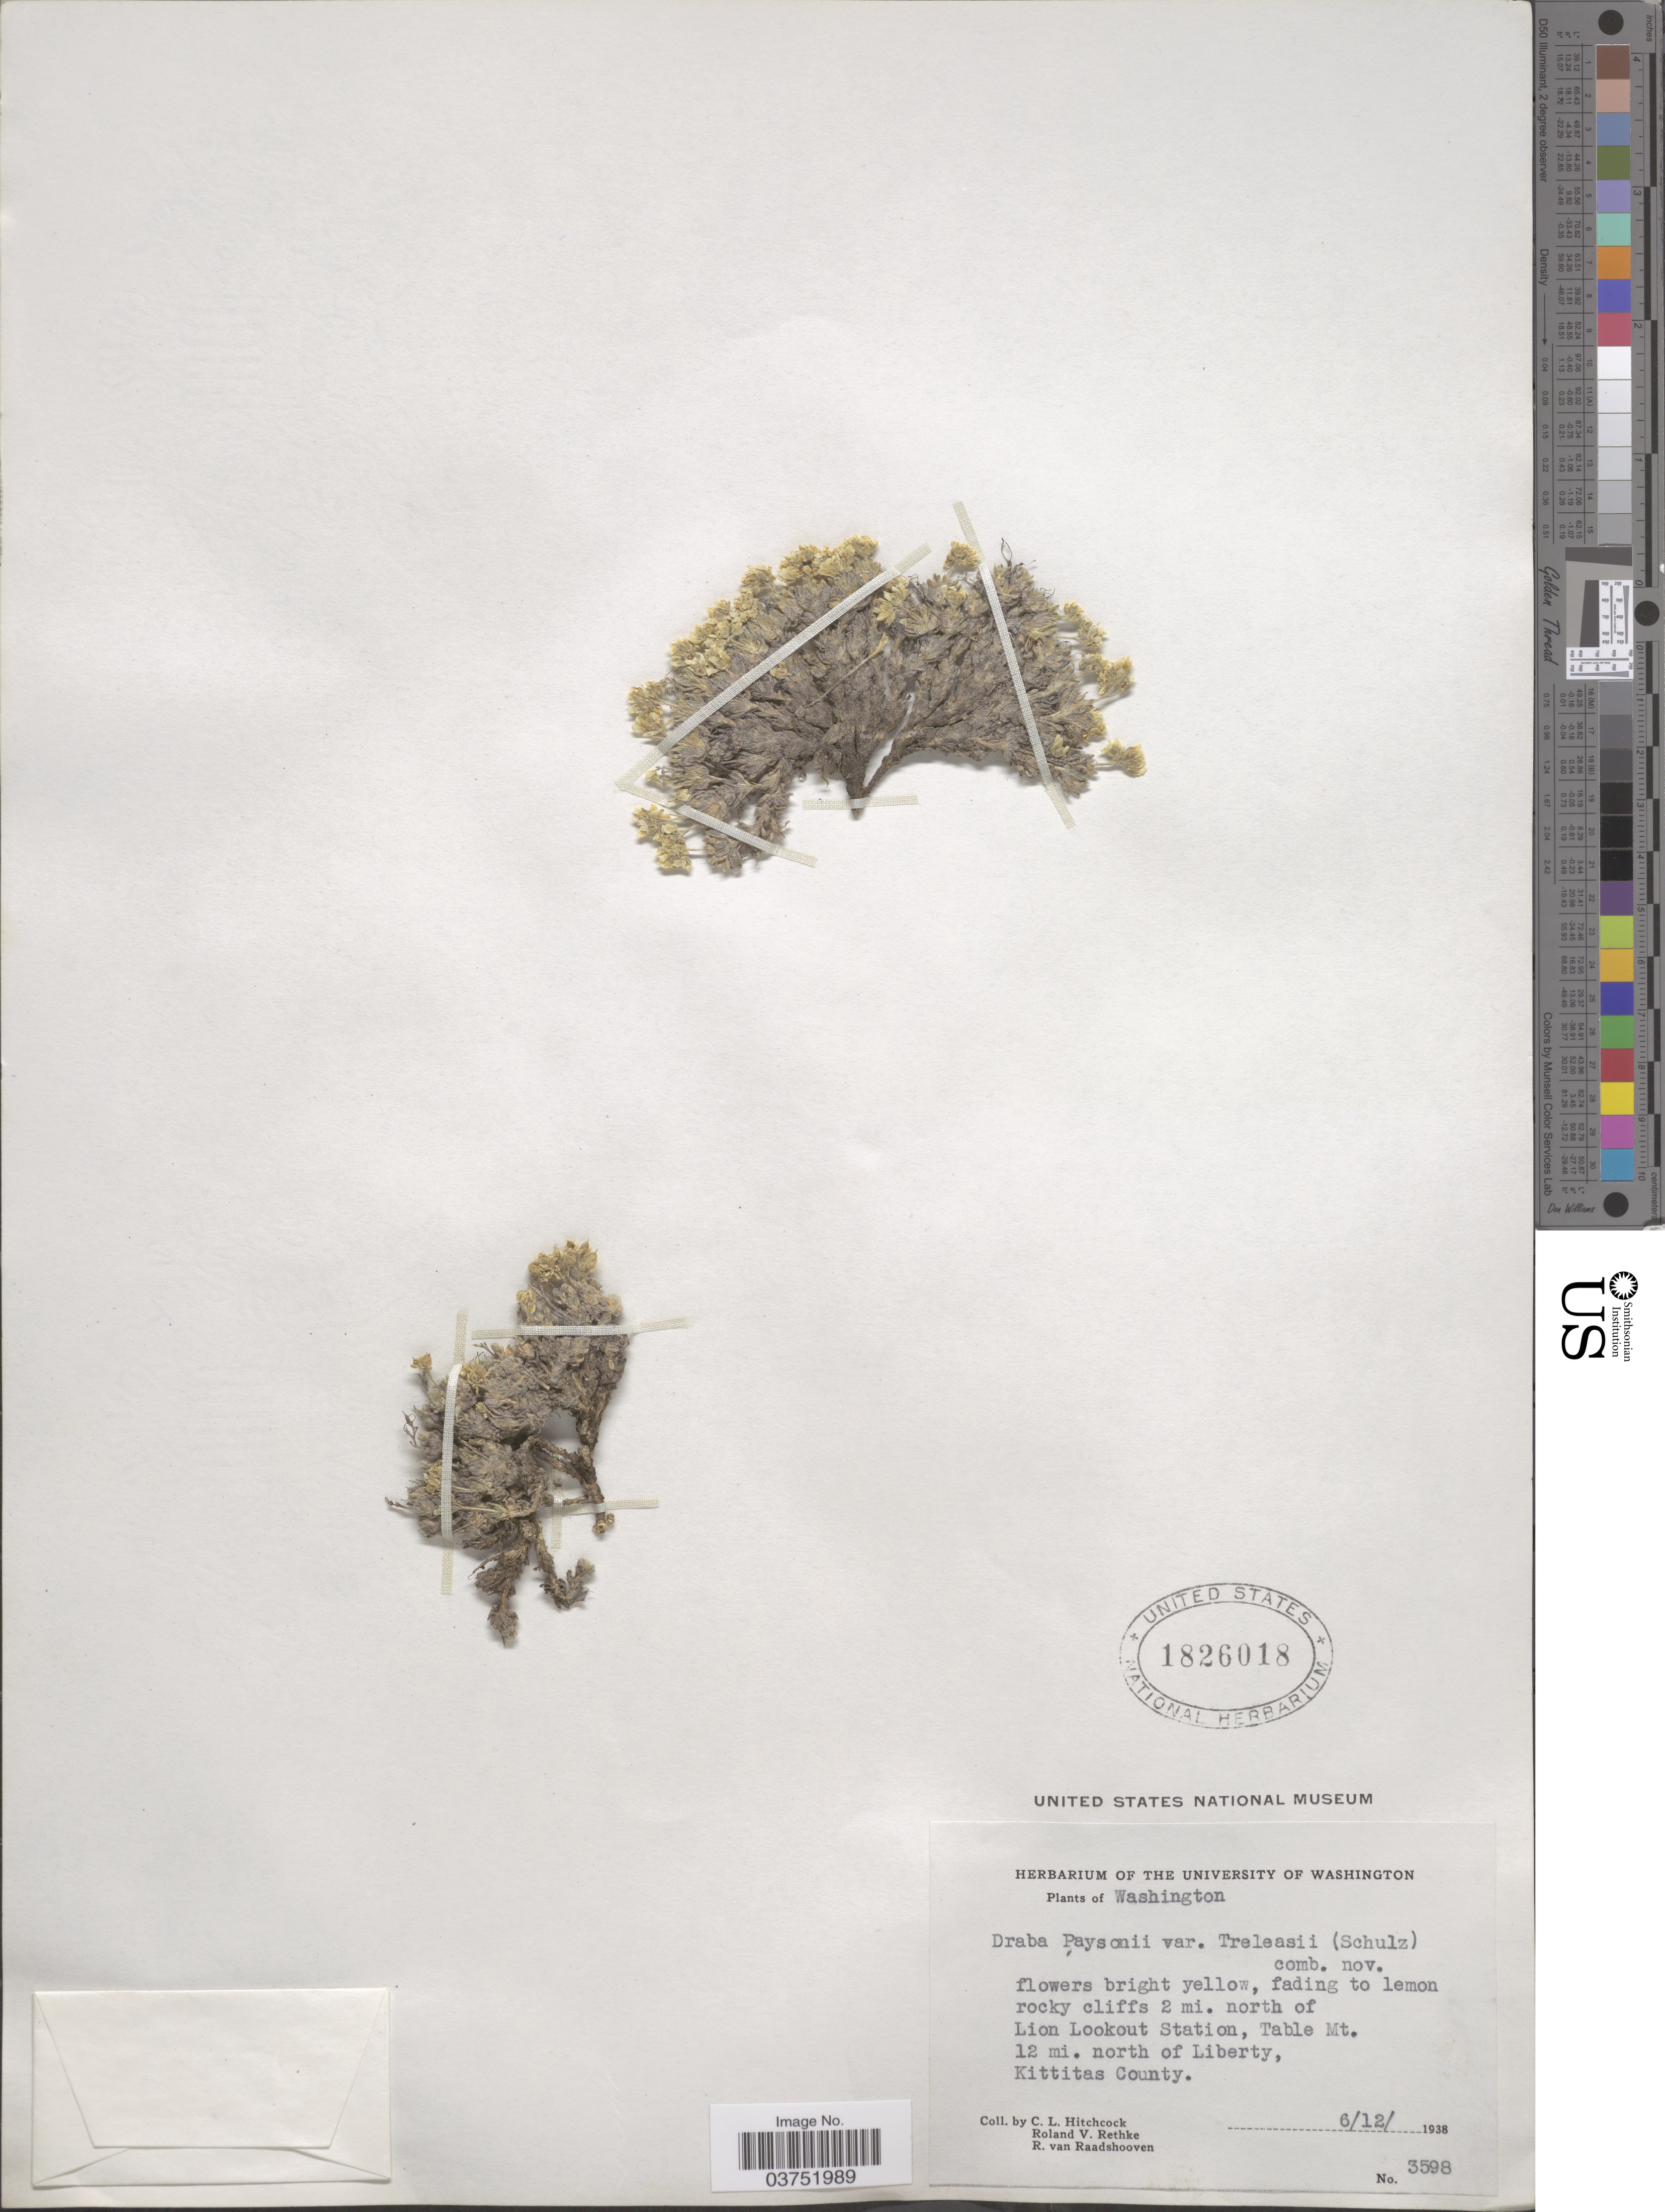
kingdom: Plantae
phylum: Tracheophyta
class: Magnoliopsida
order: Brassicales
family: Brassicaceae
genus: Draba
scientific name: Draba novolympica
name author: Payson & H. St. John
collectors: C. L. Hitchcock, R. Rethke & R. Raadshooven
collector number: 3598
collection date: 1938-06-12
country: United States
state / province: Washington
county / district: Kittitas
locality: Rocky cliffs 2 mi. north of Lion Lookout Station, Table Mt. 12 mi north of Liberty, Kittitas County.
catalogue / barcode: US 1826018